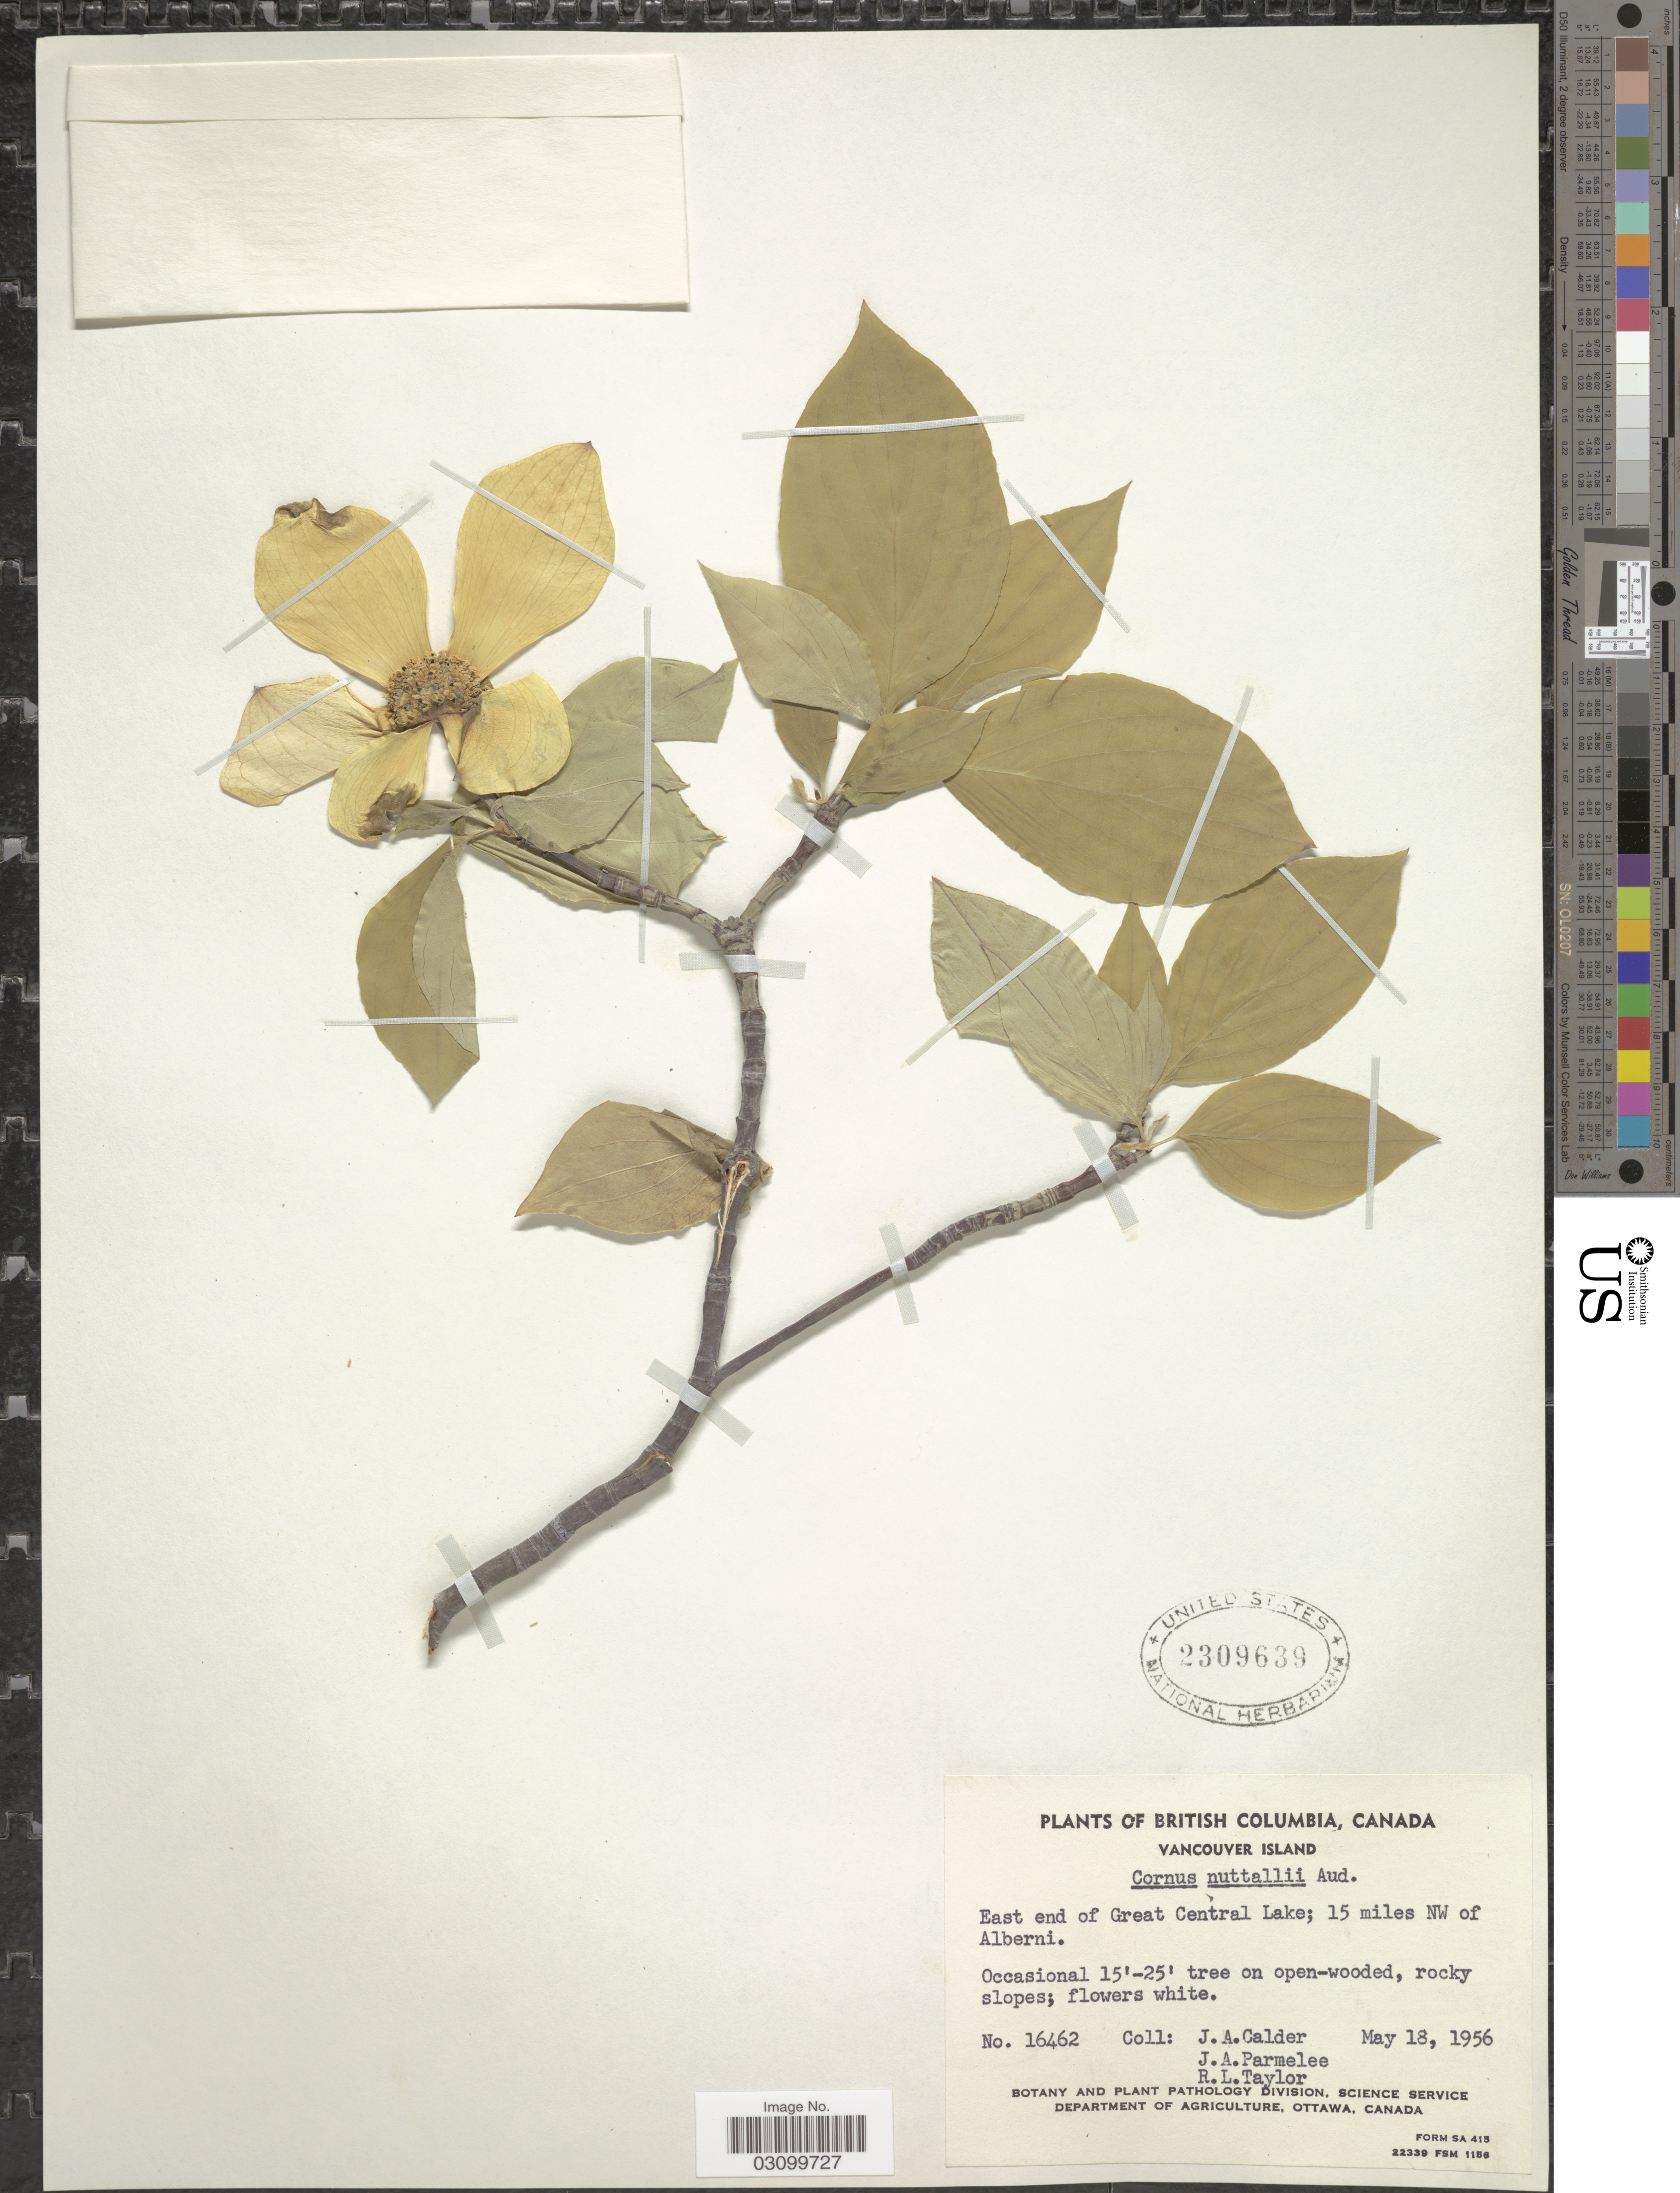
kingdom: Plantae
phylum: Tracheophyta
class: Magnoliopsida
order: Cornales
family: Cornaceae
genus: Cornus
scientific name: Cornus nuttallii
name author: Audubon ex Torr. & A. Gray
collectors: J. A. Calder, J. A. Parmelee & R. Taylor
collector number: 16462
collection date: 1956-05-18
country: Canada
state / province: British Columbia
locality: Vancouver Island. East end of Great Central Lake; 15 miles NW of Alberni.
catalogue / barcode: US 2309639